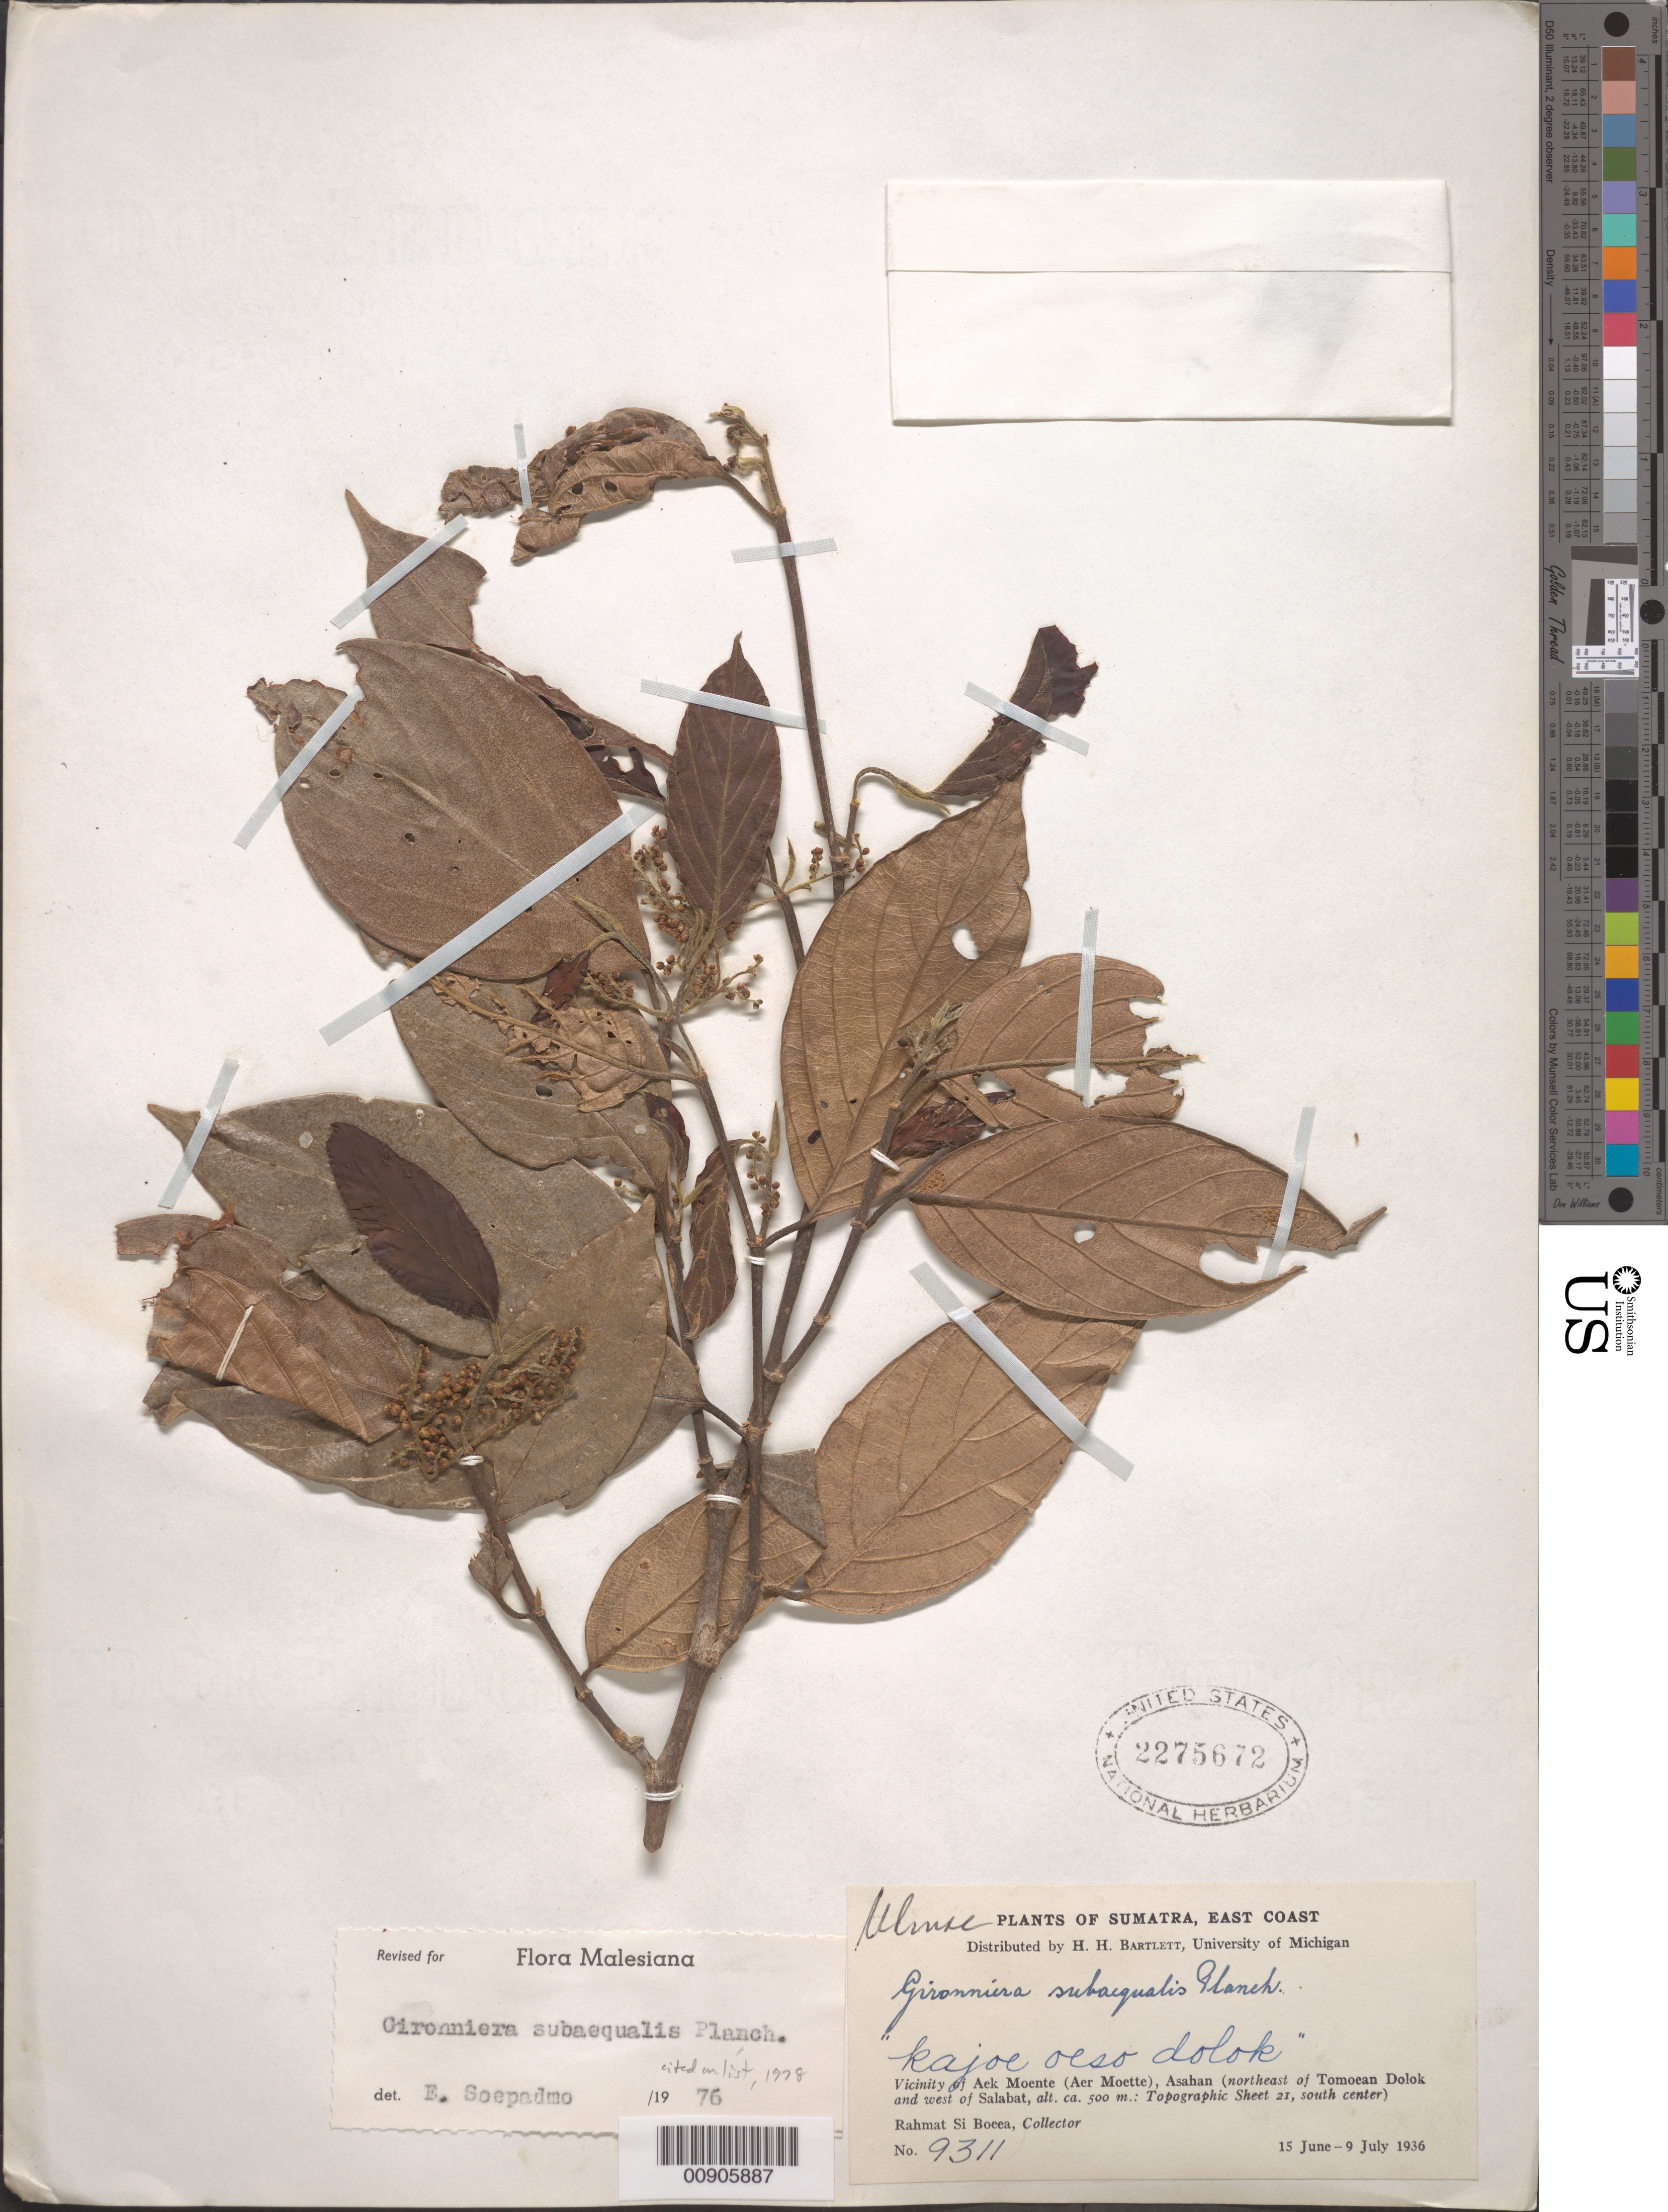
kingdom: Plantae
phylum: Tracheophyta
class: Magnoliopsida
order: Rosales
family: Cannabaceae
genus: Gironniera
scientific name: Gironniera subaequalis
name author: Planch.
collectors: Rahmat Si Boeea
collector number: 9311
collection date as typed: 15 Jun 1936 to 09 Jul 1936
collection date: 1936-06-15/1936-07-09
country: Indonesia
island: Sumatra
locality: East coast, Asahan, vicinity of Aek Moente (Aer Moette)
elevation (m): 500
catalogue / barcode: US 2275672